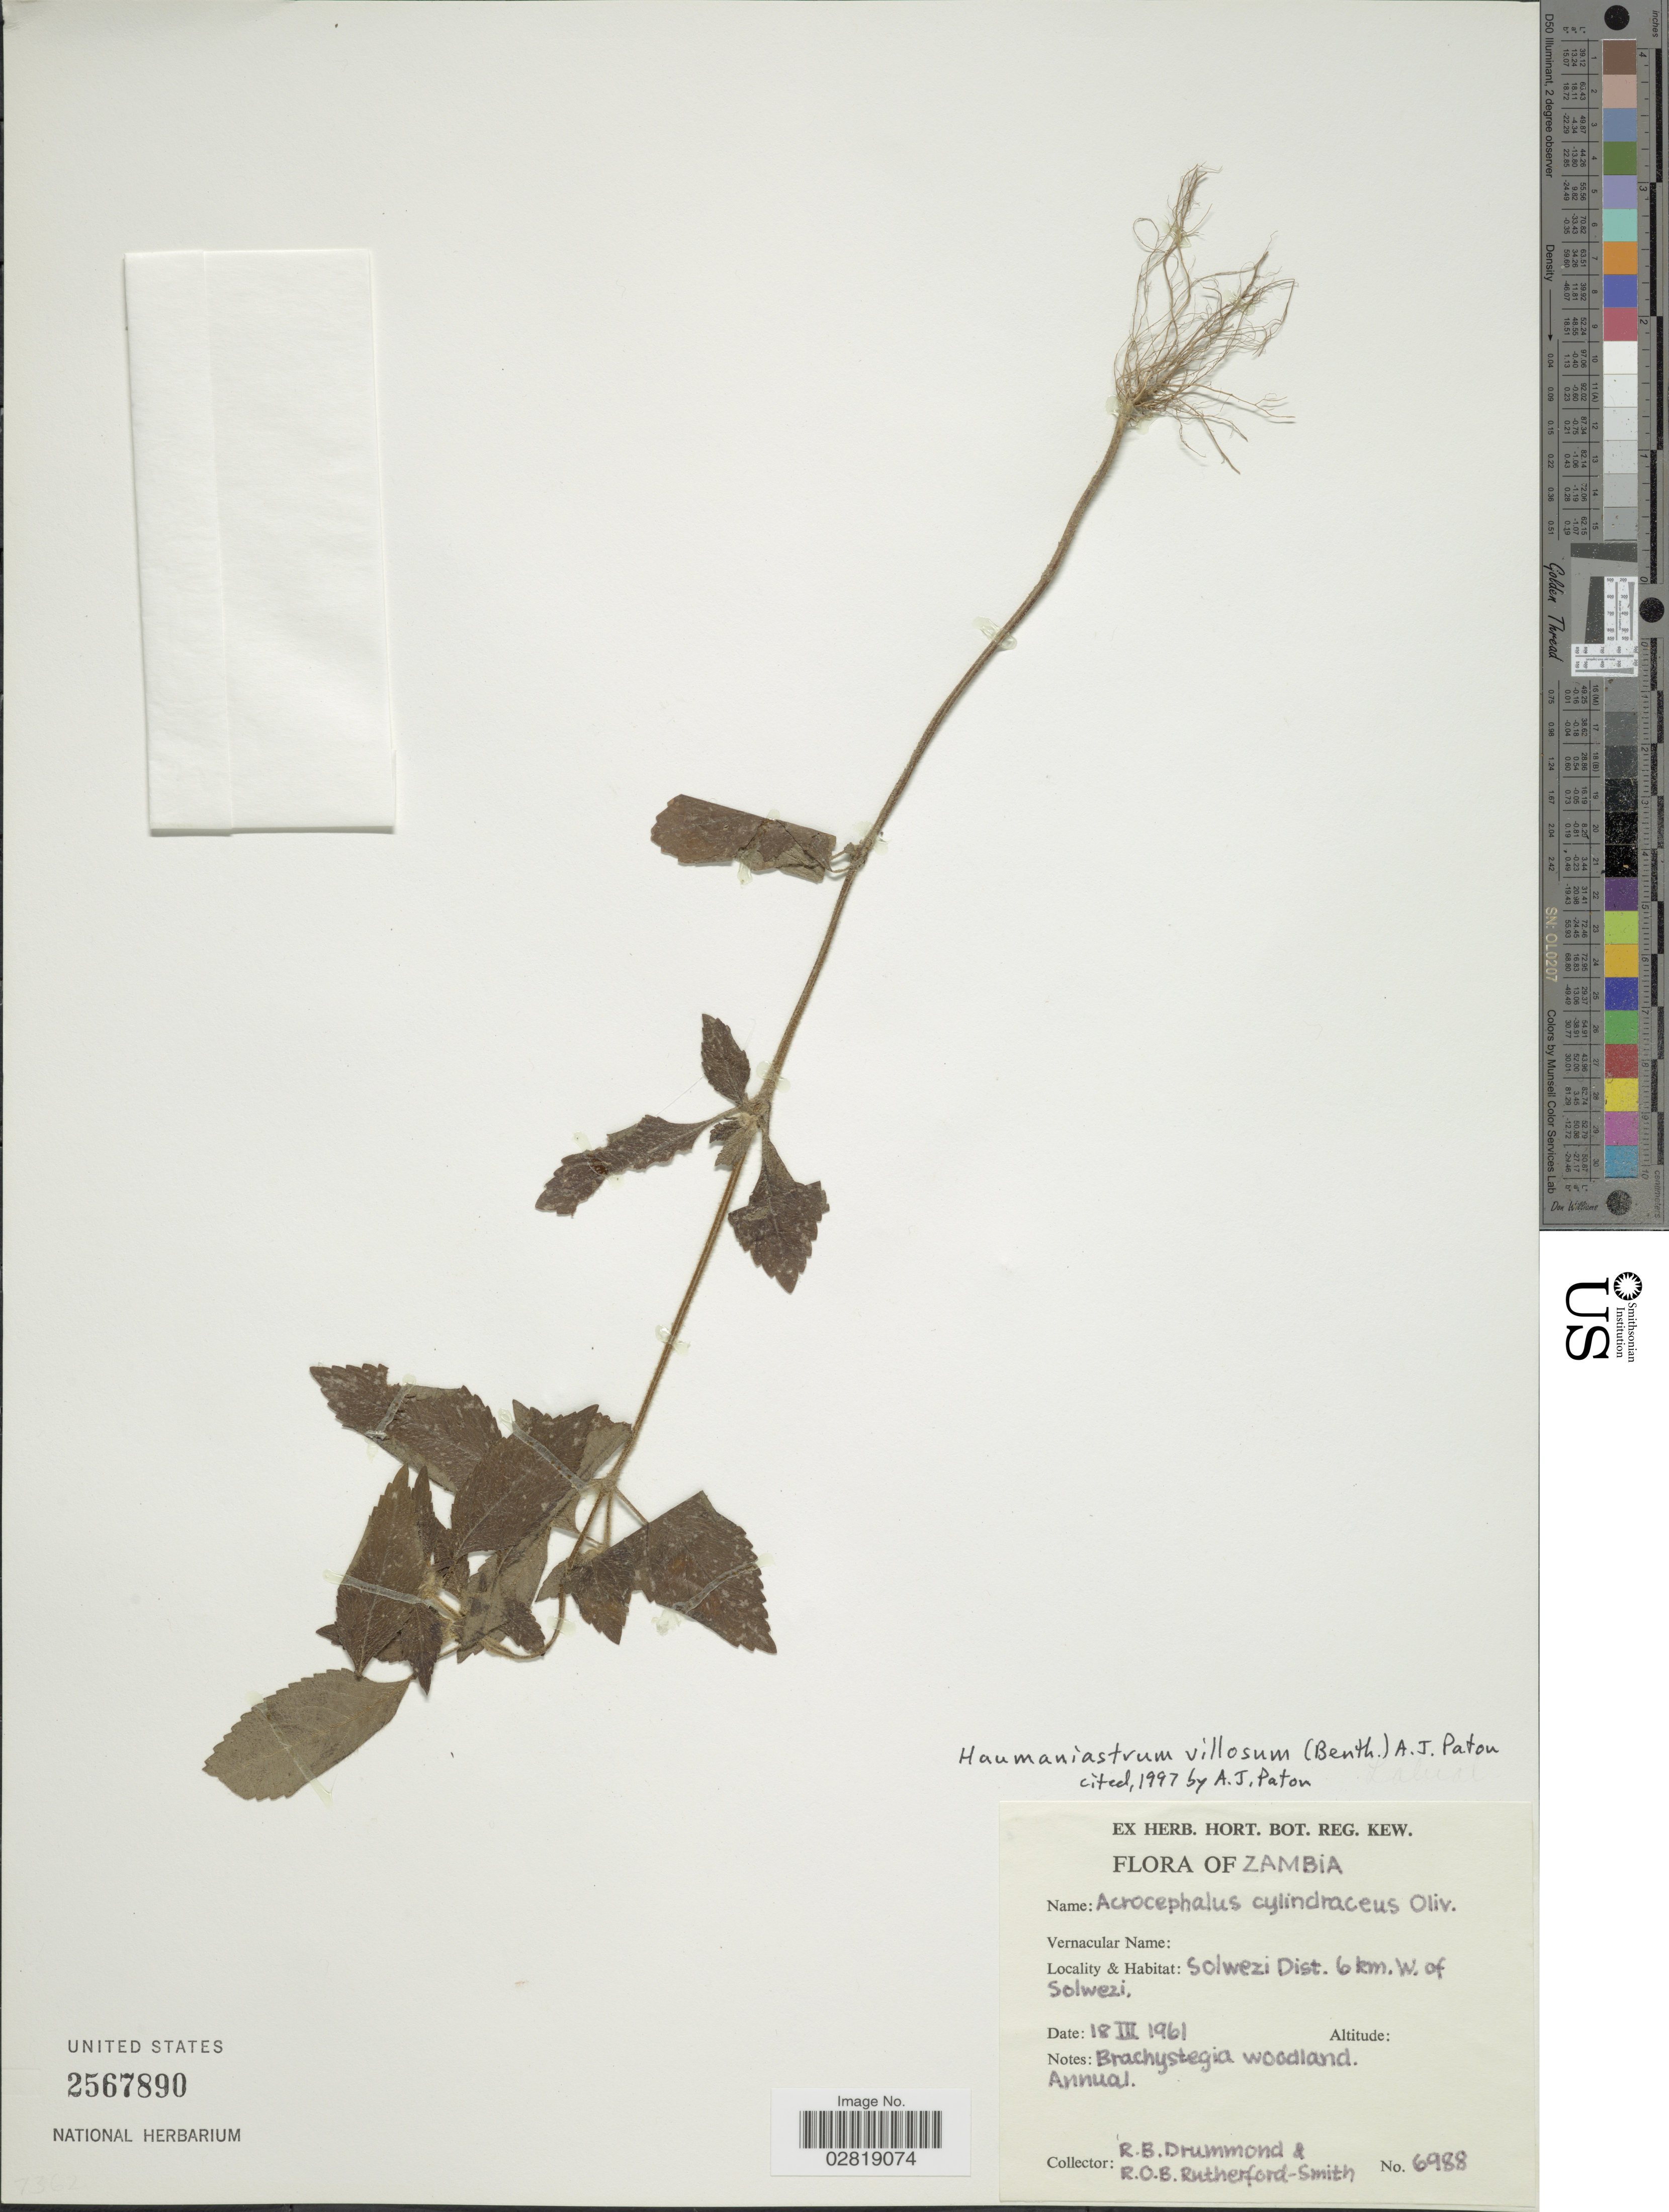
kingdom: Plantae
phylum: Tracheophyta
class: Magnoliopsida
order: Lamiales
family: Lamiaceae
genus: Haumaniastrum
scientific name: Haumaniastrum villosum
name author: (Benth.) Paton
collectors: R. Drummond & R. Rutherford-Smith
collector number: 6988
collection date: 1961-03-18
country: Zambia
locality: Solwezi Dist. 6 km. W. of Solwezi.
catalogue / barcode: US 2567890